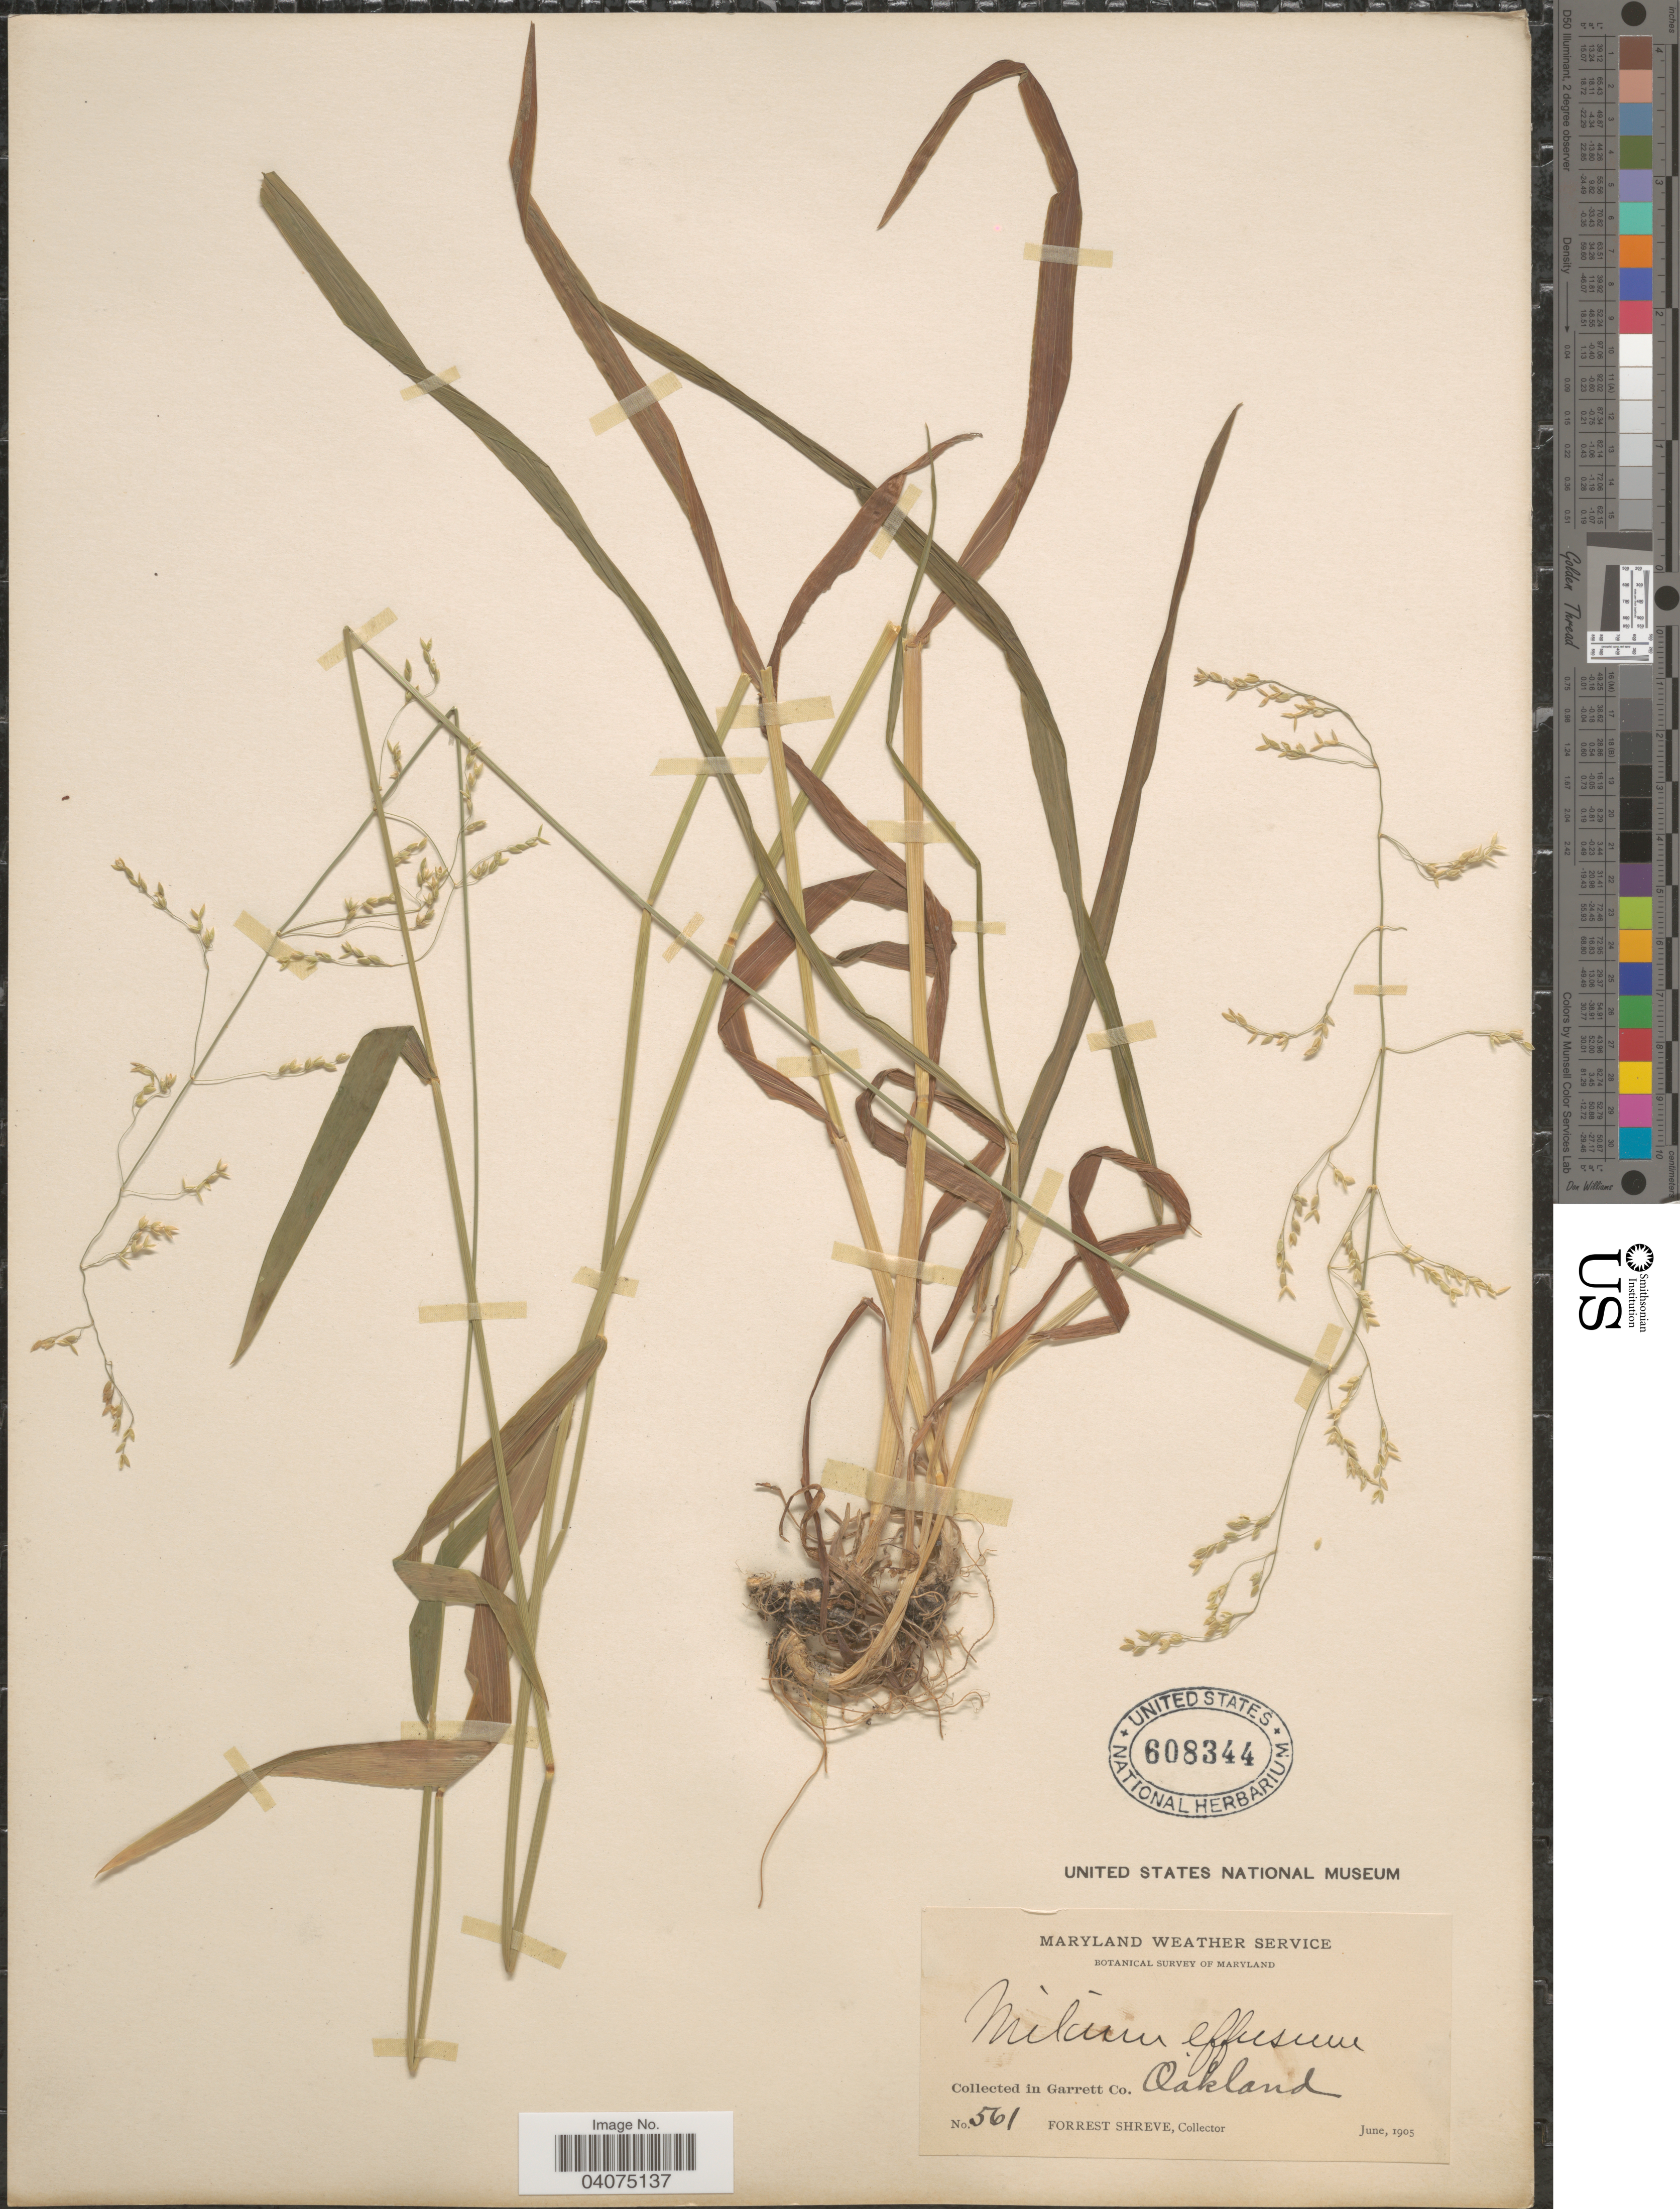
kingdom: Plantae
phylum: Tracheophyta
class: Liliopsida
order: Poales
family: Poaceae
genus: Milium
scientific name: Milium effusum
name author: L.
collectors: F. Shreve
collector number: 561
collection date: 1905-06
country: United States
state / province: Maryland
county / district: Garrett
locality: Botanical Survey of Maryland. In Garrett Co. Oakland.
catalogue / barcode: US 608344